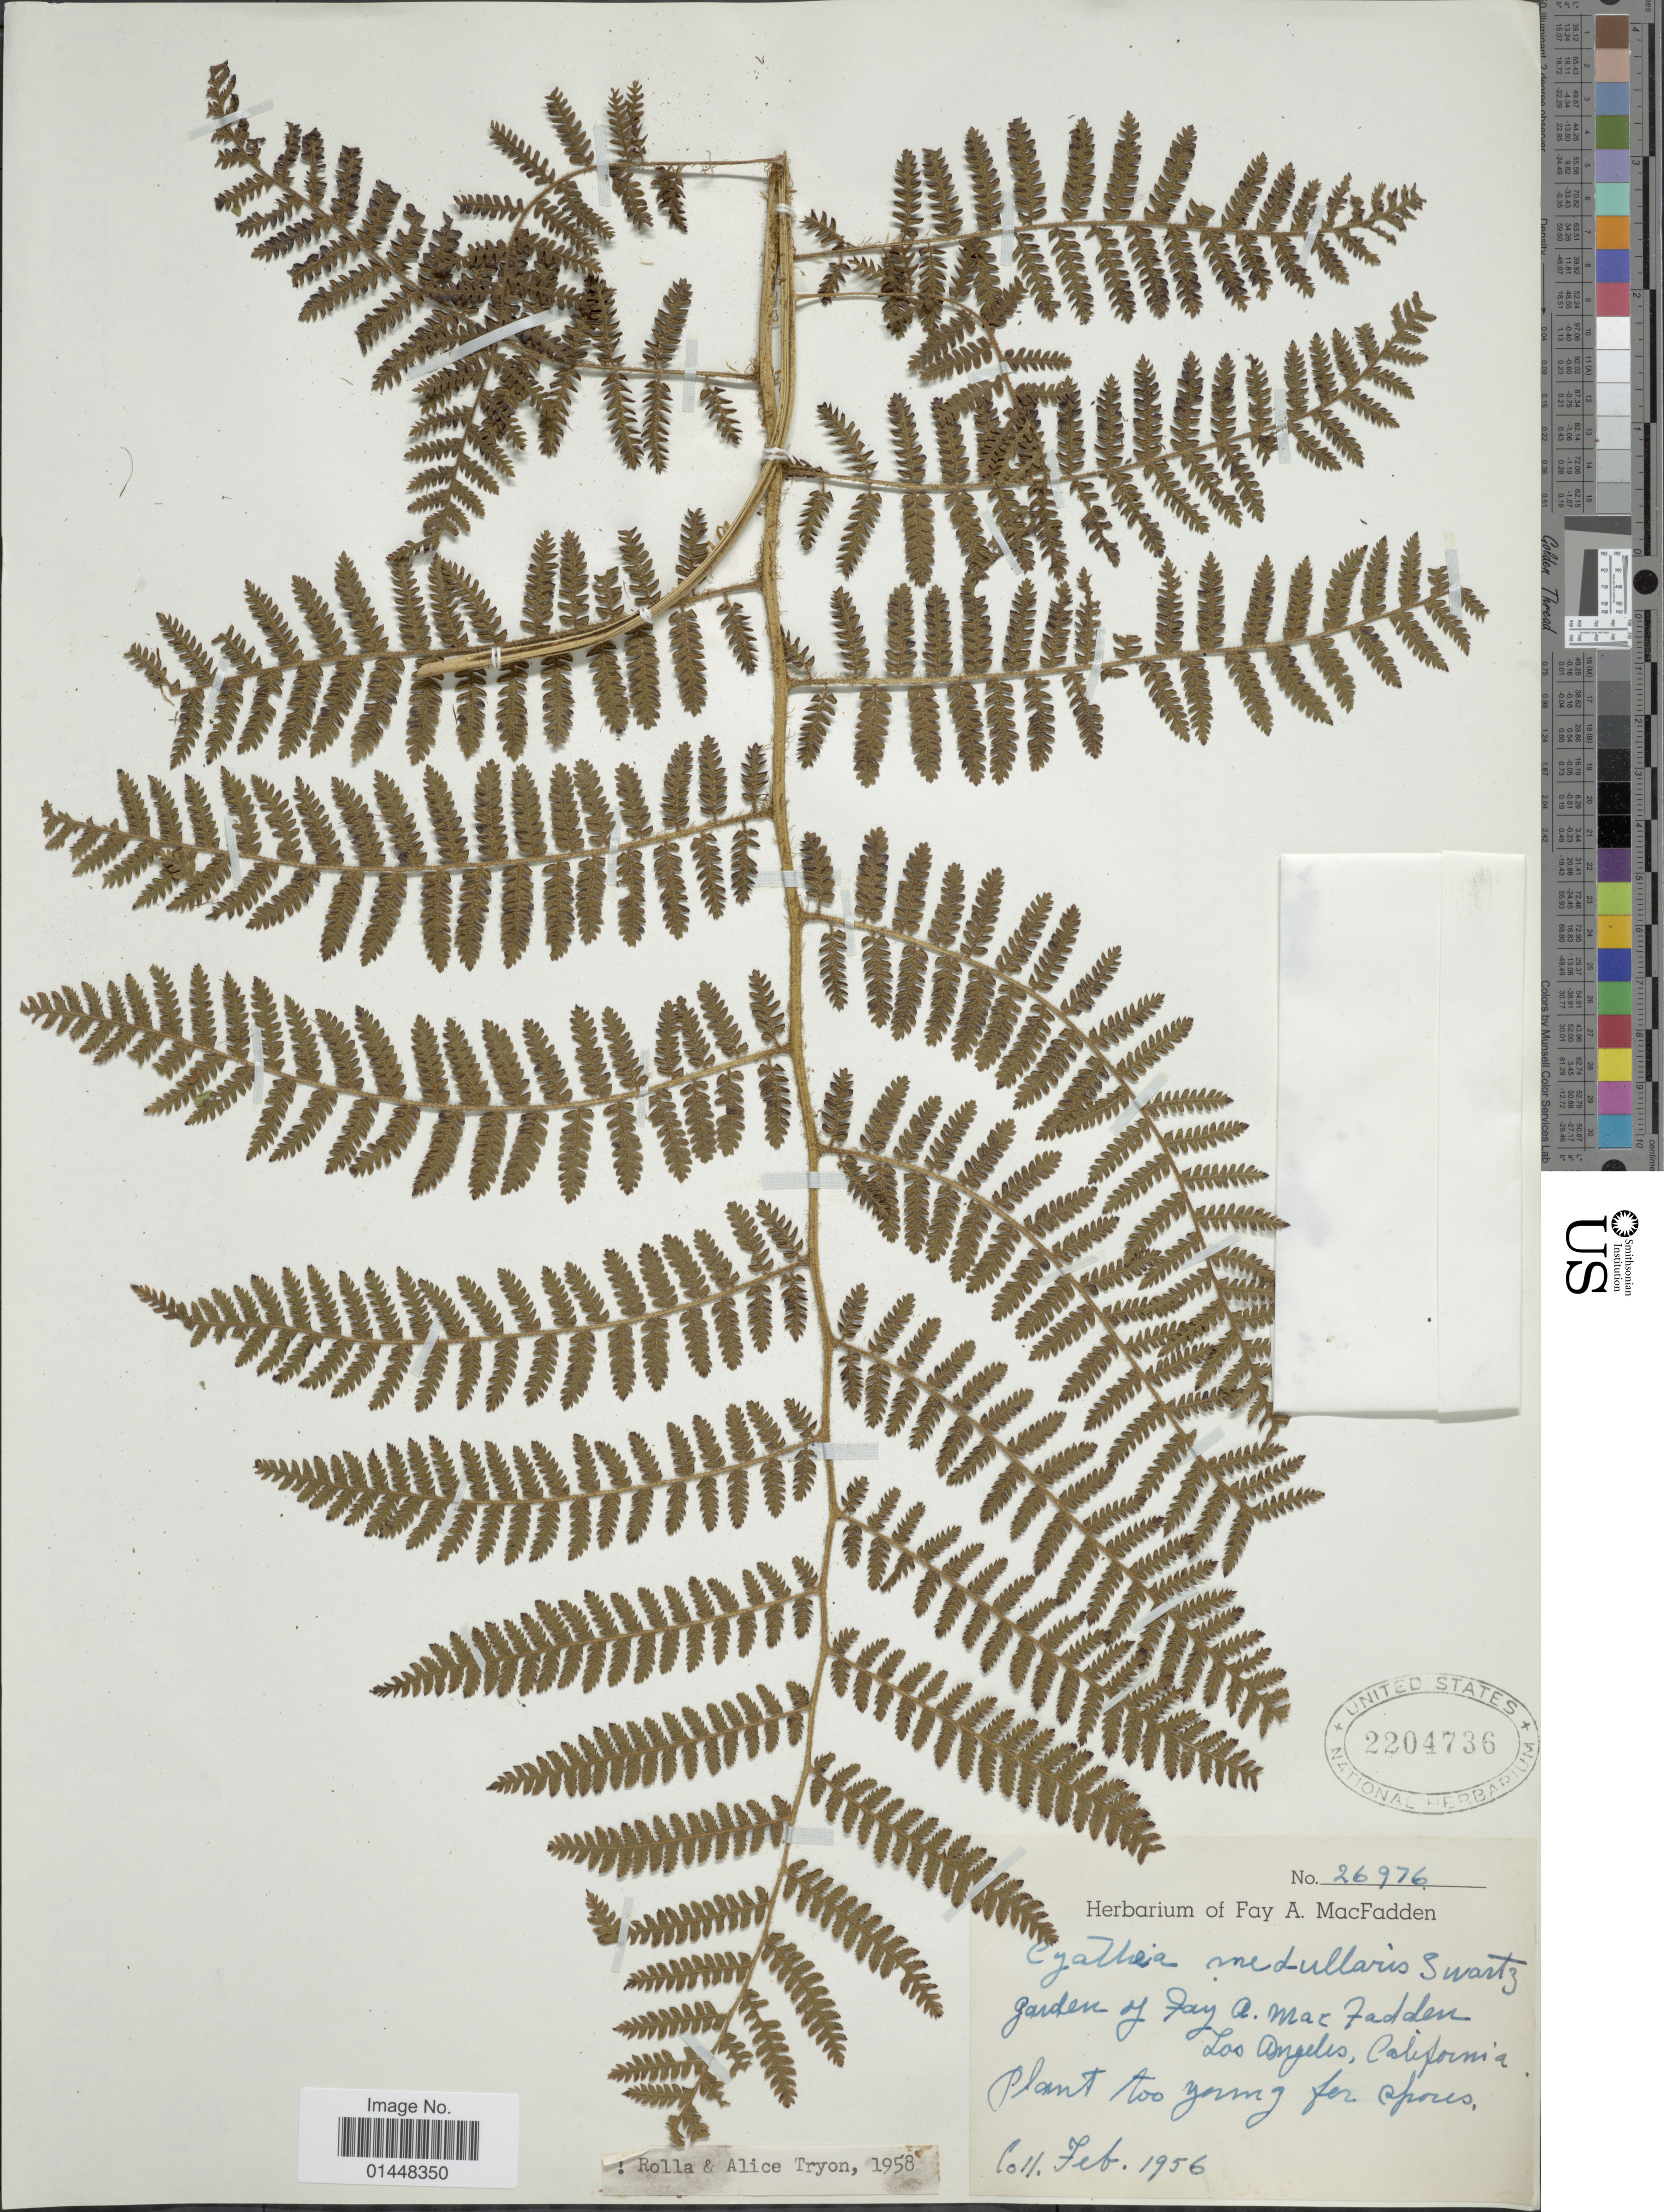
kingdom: Plantae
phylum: Tracheophyta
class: Polypodiopsida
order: Cyatheales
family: Cyatheaceae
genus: Cyathea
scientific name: Cyathea medullaris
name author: (G. Forst.) Sw.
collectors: ex herb. Fay A. MacFadden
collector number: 26976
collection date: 1956-02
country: United States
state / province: California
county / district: Los Angeles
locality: Garden of Fay A. MacFadden , Los Angeles, California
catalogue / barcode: US 2204736